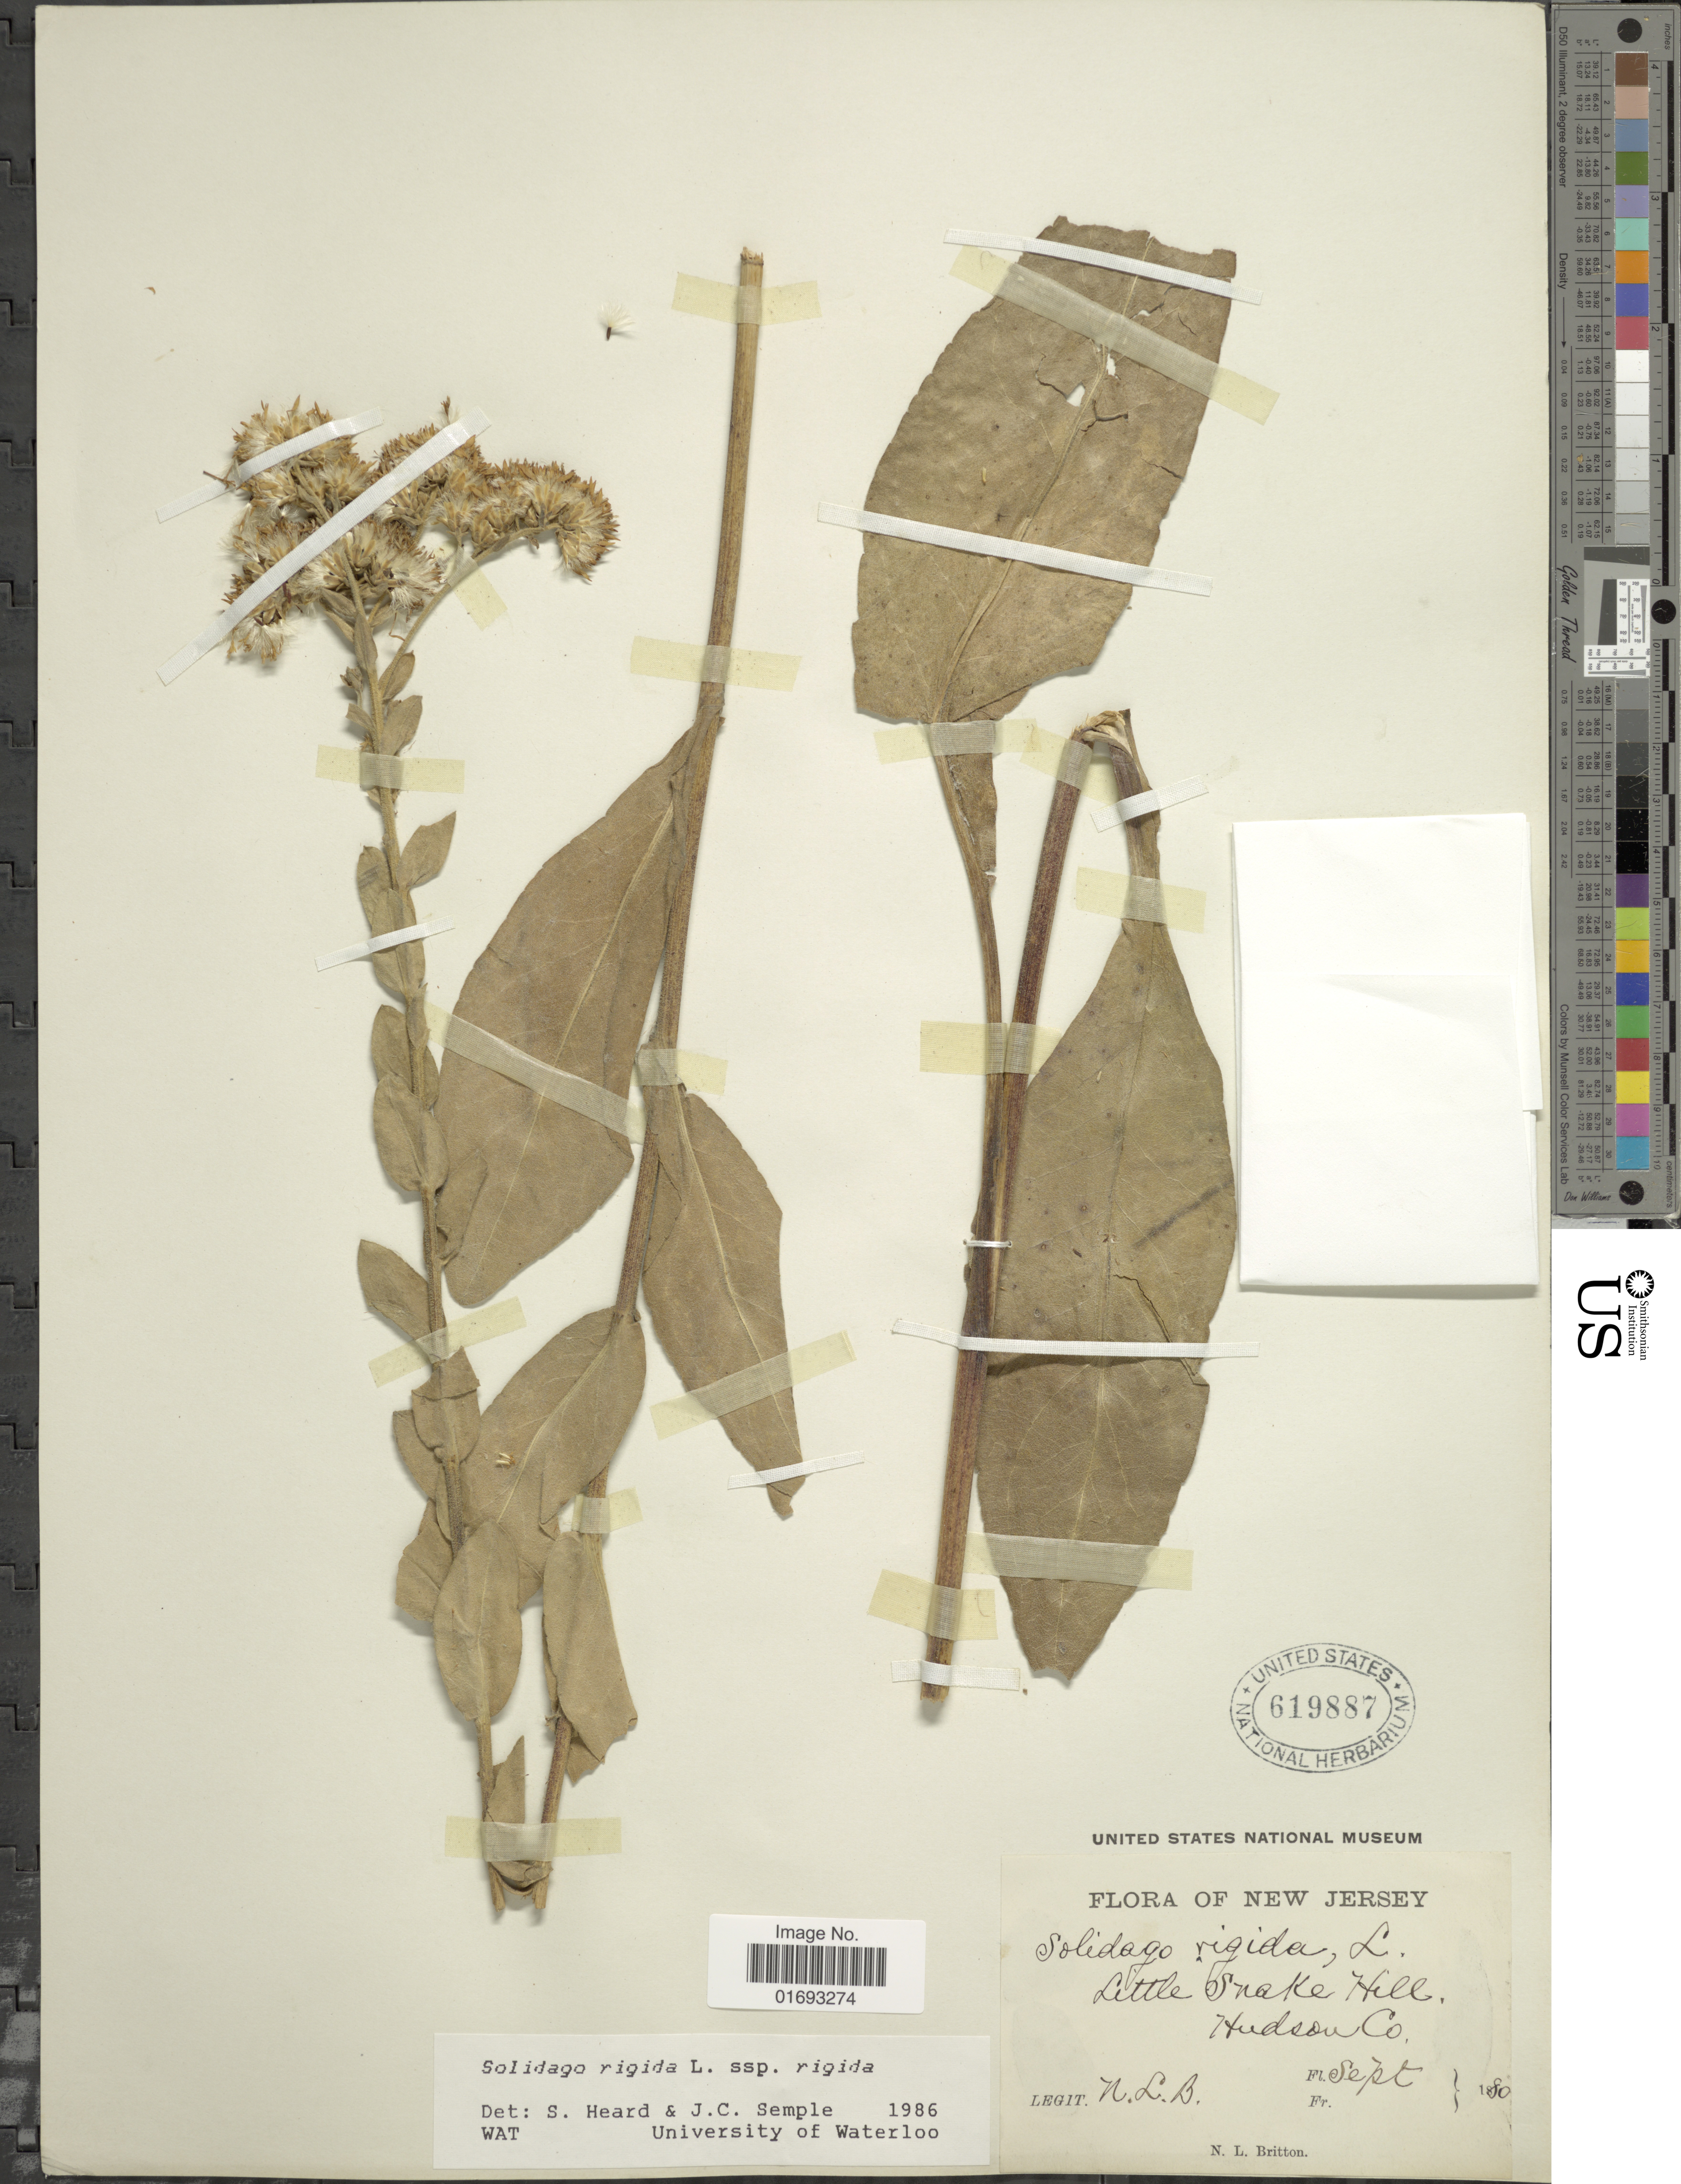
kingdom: Plantae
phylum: Tracheophyta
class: Magnoliopsida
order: Asterales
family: Asteraceae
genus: Oligoneuron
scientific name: Oligoneuron rigidum var. rigidum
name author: (L.) Small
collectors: N. Britton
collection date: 1880-09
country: United States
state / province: New Jersey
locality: Little Snake Co., Hudson Co.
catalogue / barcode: US 619887